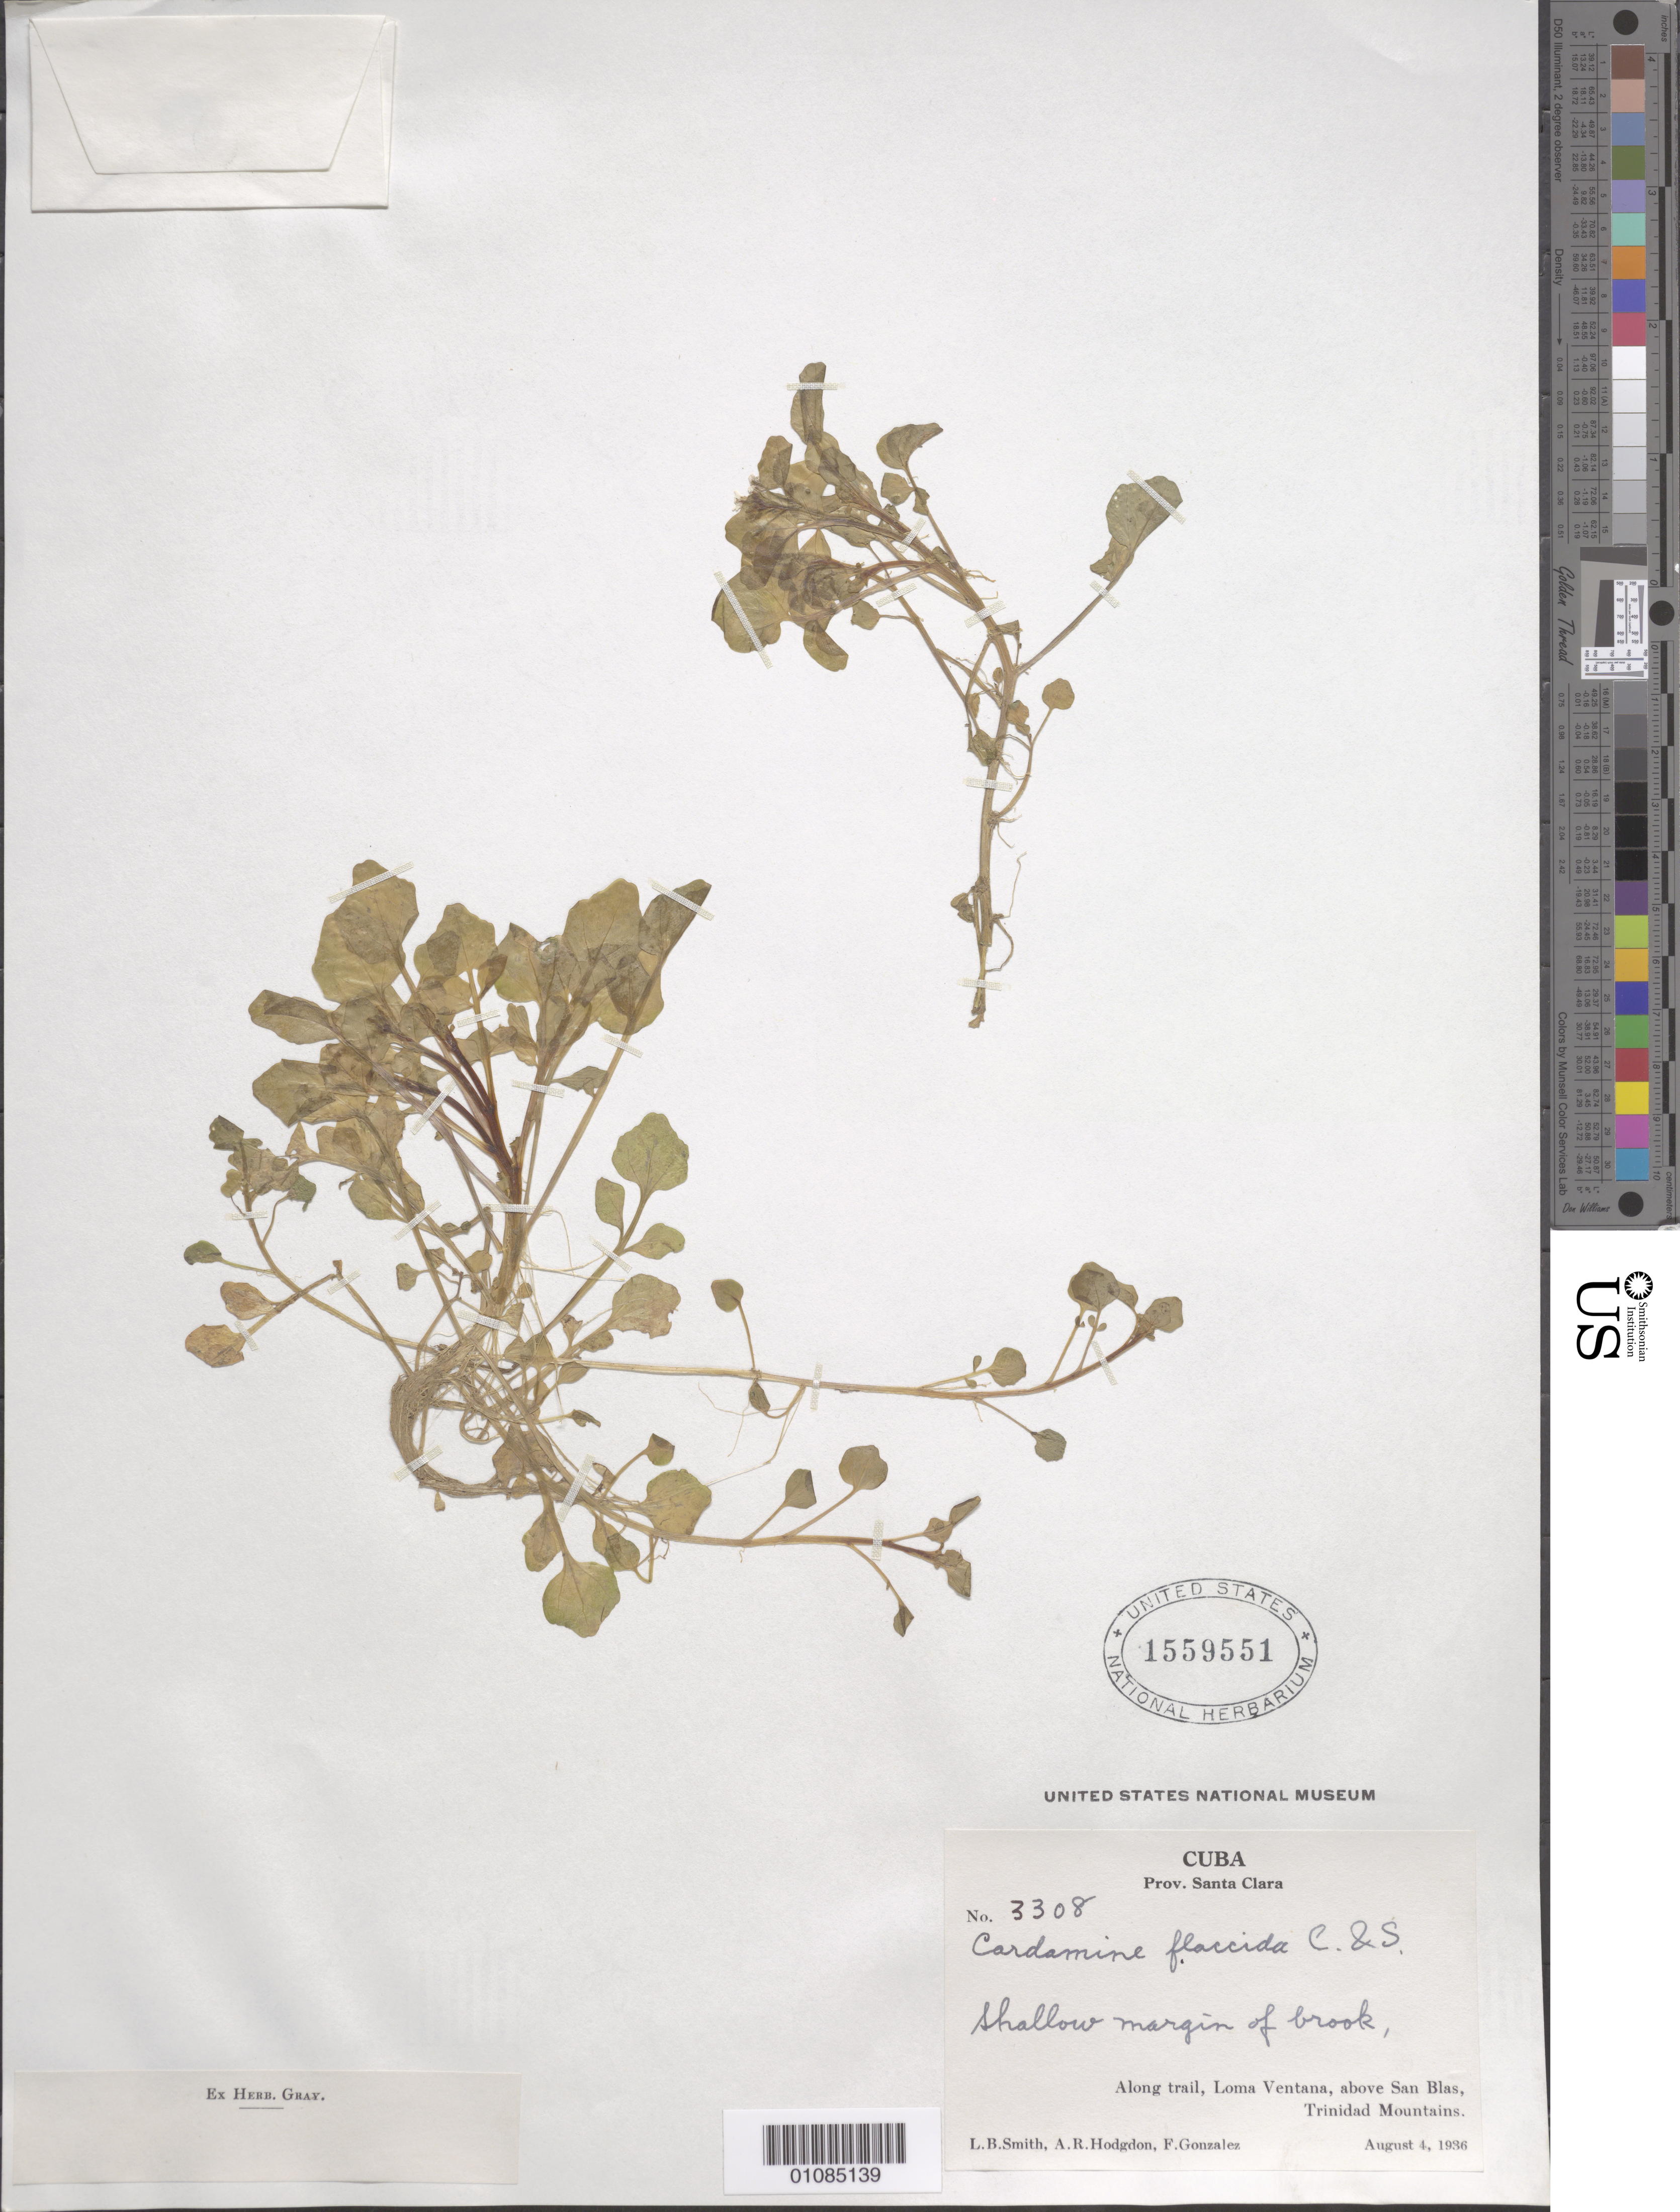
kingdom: Plantae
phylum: Tracheophyta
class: Magnoliopsida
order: Brassicales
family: Brassicaceae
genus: Cardamine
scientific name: Cardamine flaccida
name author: Cham. & Schltdl.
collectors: L. Smith, A. R. Hodgdon & F. Gonzalez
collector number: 3308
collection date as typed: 04 Aug 1936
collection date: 1936-08-04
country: Cuba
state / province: Sancti Spiritus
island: Cuba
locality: Along trail, Loma Ventana, above San Blas, Trinidad Mountains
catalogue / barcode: US 1559551